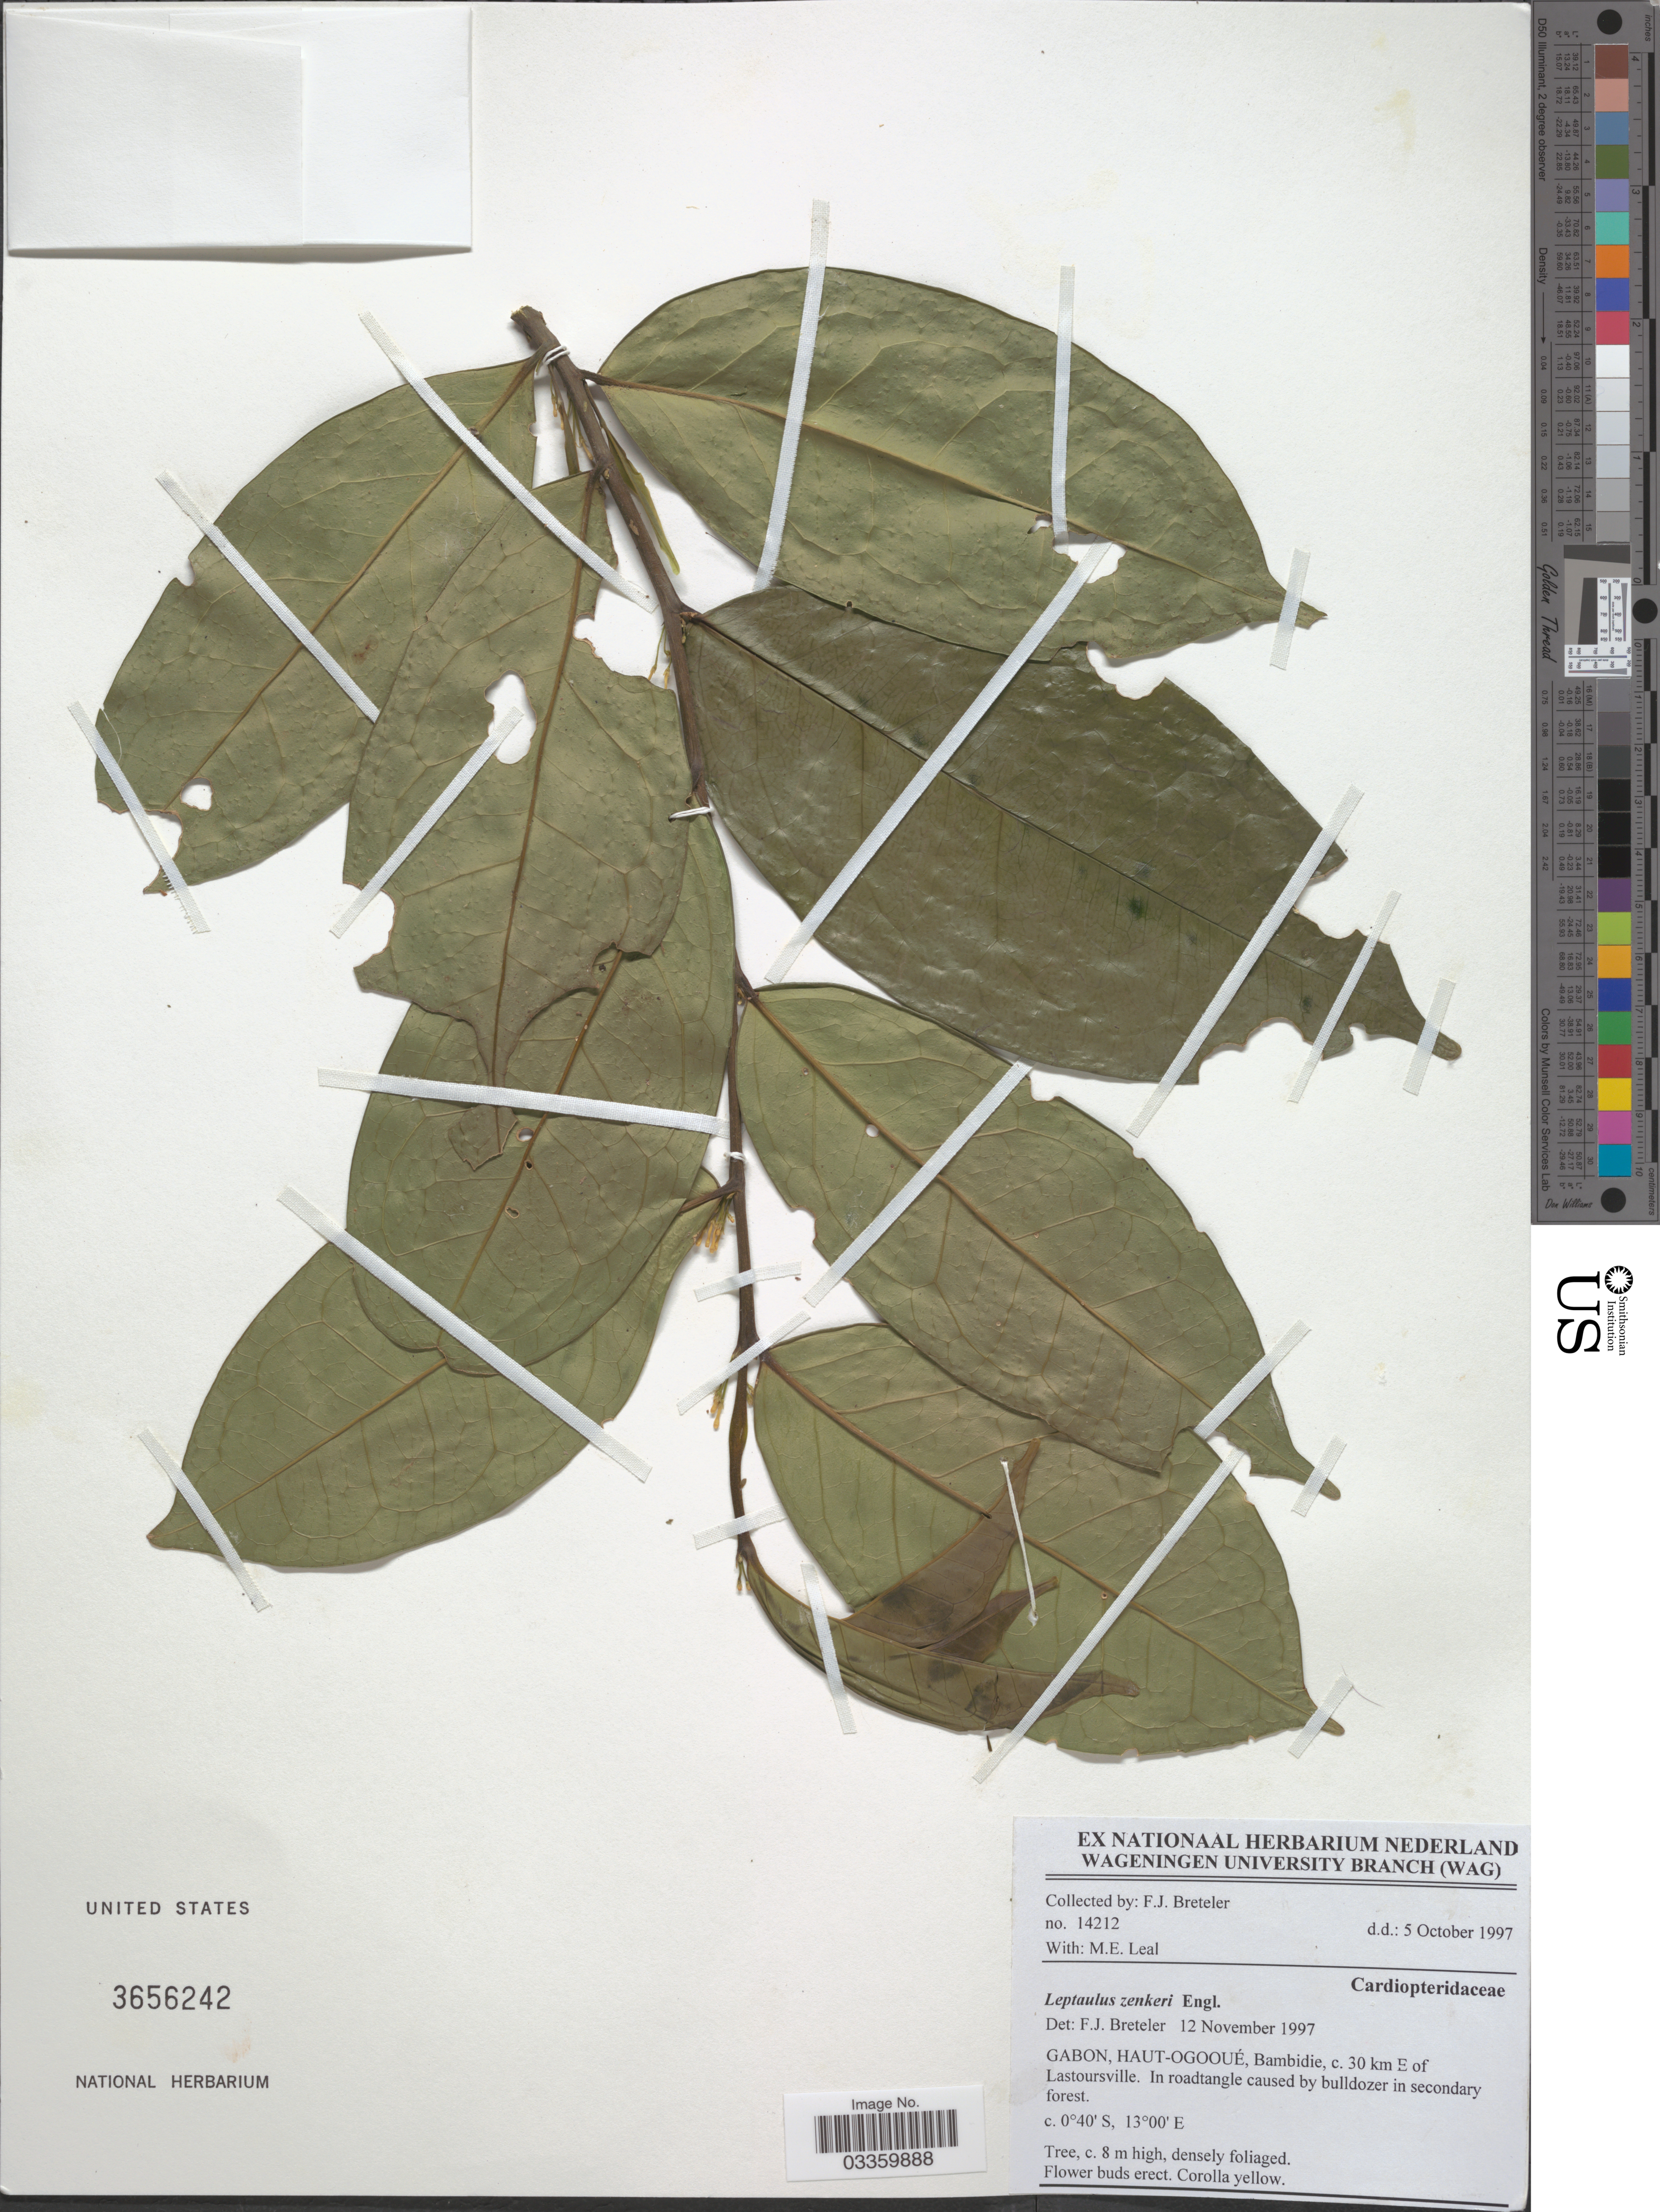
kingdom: Plantae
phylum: Tracheophyta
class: Magnoliopsida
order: Cardiopteridales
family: Cardiopteridaceae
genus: Leptaulus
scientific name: Leptaulus zenkeri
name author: Engl.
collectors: F. J. Breteler & M. E. Leal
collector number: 14212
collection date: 1997-10-05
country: Gabon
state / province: Haut-Ogooue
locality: Bambidie, c. 30 km E of Lastoursville.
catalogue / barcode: US 3656242